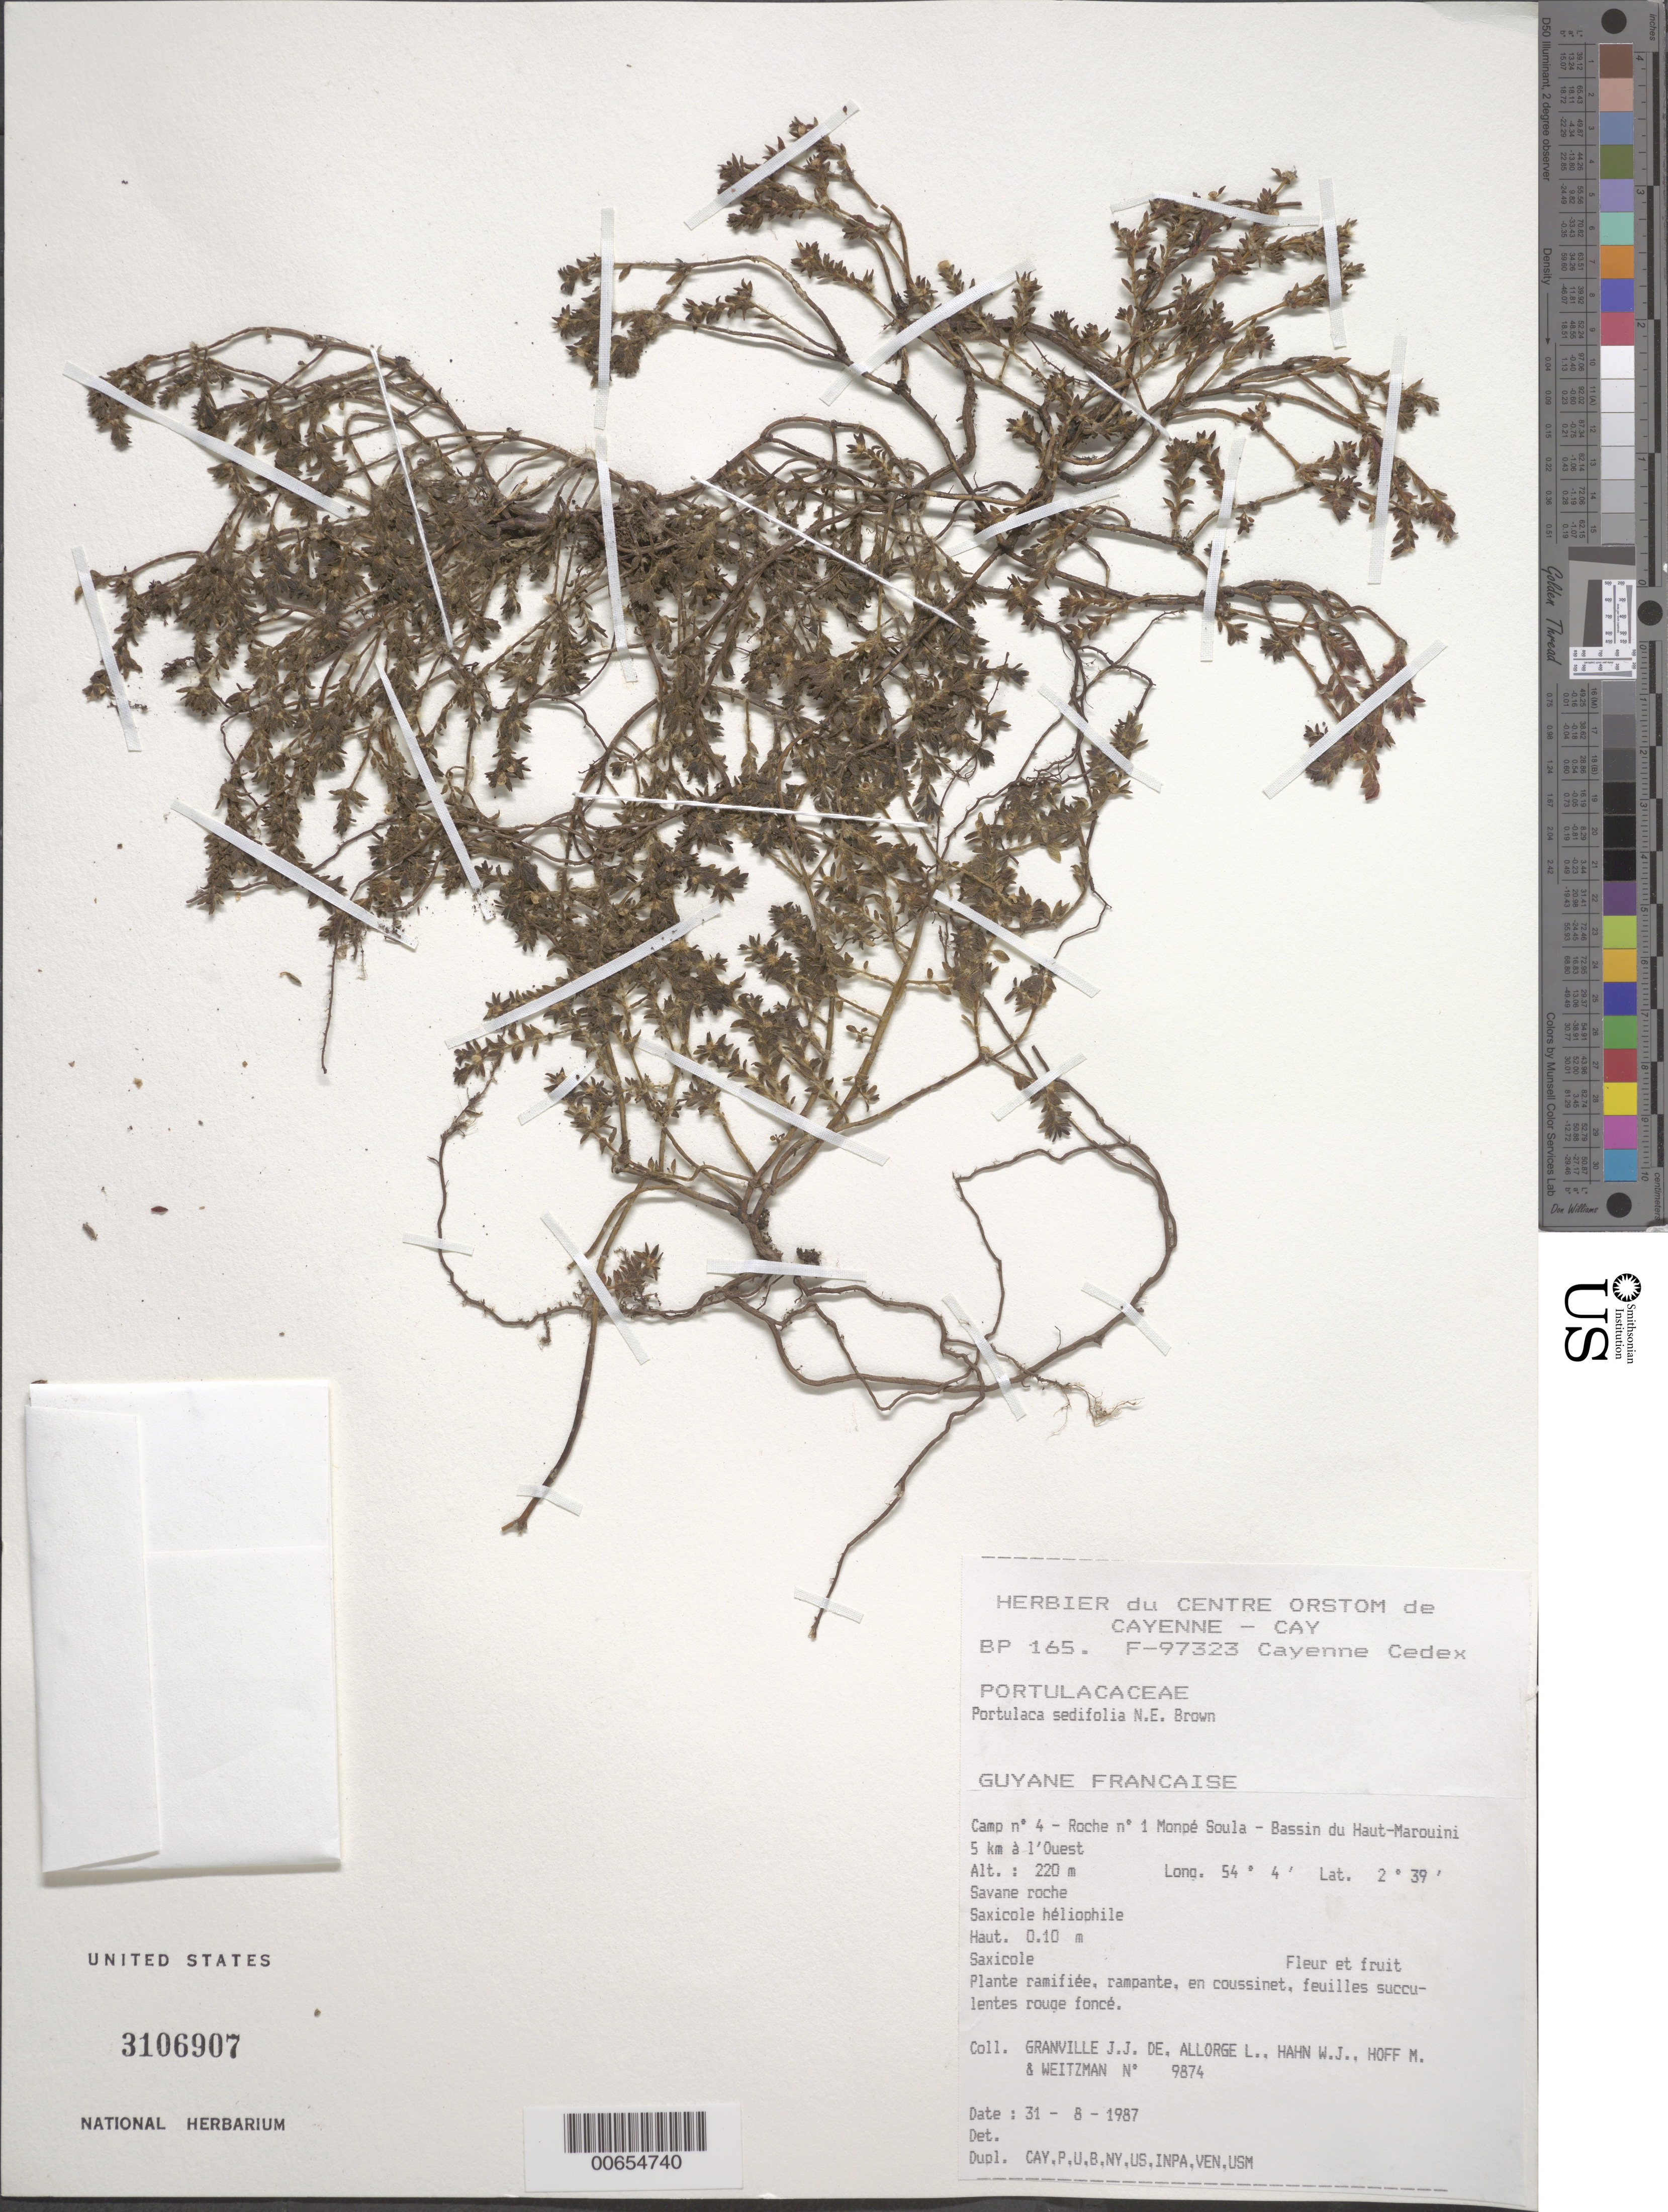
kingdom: Plantae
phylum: Tracheophyta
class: Magnoliopsida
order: Caryophyllales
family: Portulacaceae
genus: Portulaca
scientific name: Portulaca sedifolia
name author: N.E. Br.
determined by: DeFilipps, R. A.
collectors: J.-J. de Granville, L. Allorge, W. J. Hahn, M. Hoff & A. L. Weitzman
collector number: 9874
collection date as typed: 31-Aug-87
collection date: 1987-08-31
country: French Guiana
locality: Monpé Soula, Camp #4, roche no. 1, Bassin du Haut-Marouini, 5 km W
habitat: Savane roche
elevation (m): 220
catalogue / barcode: US 3106907